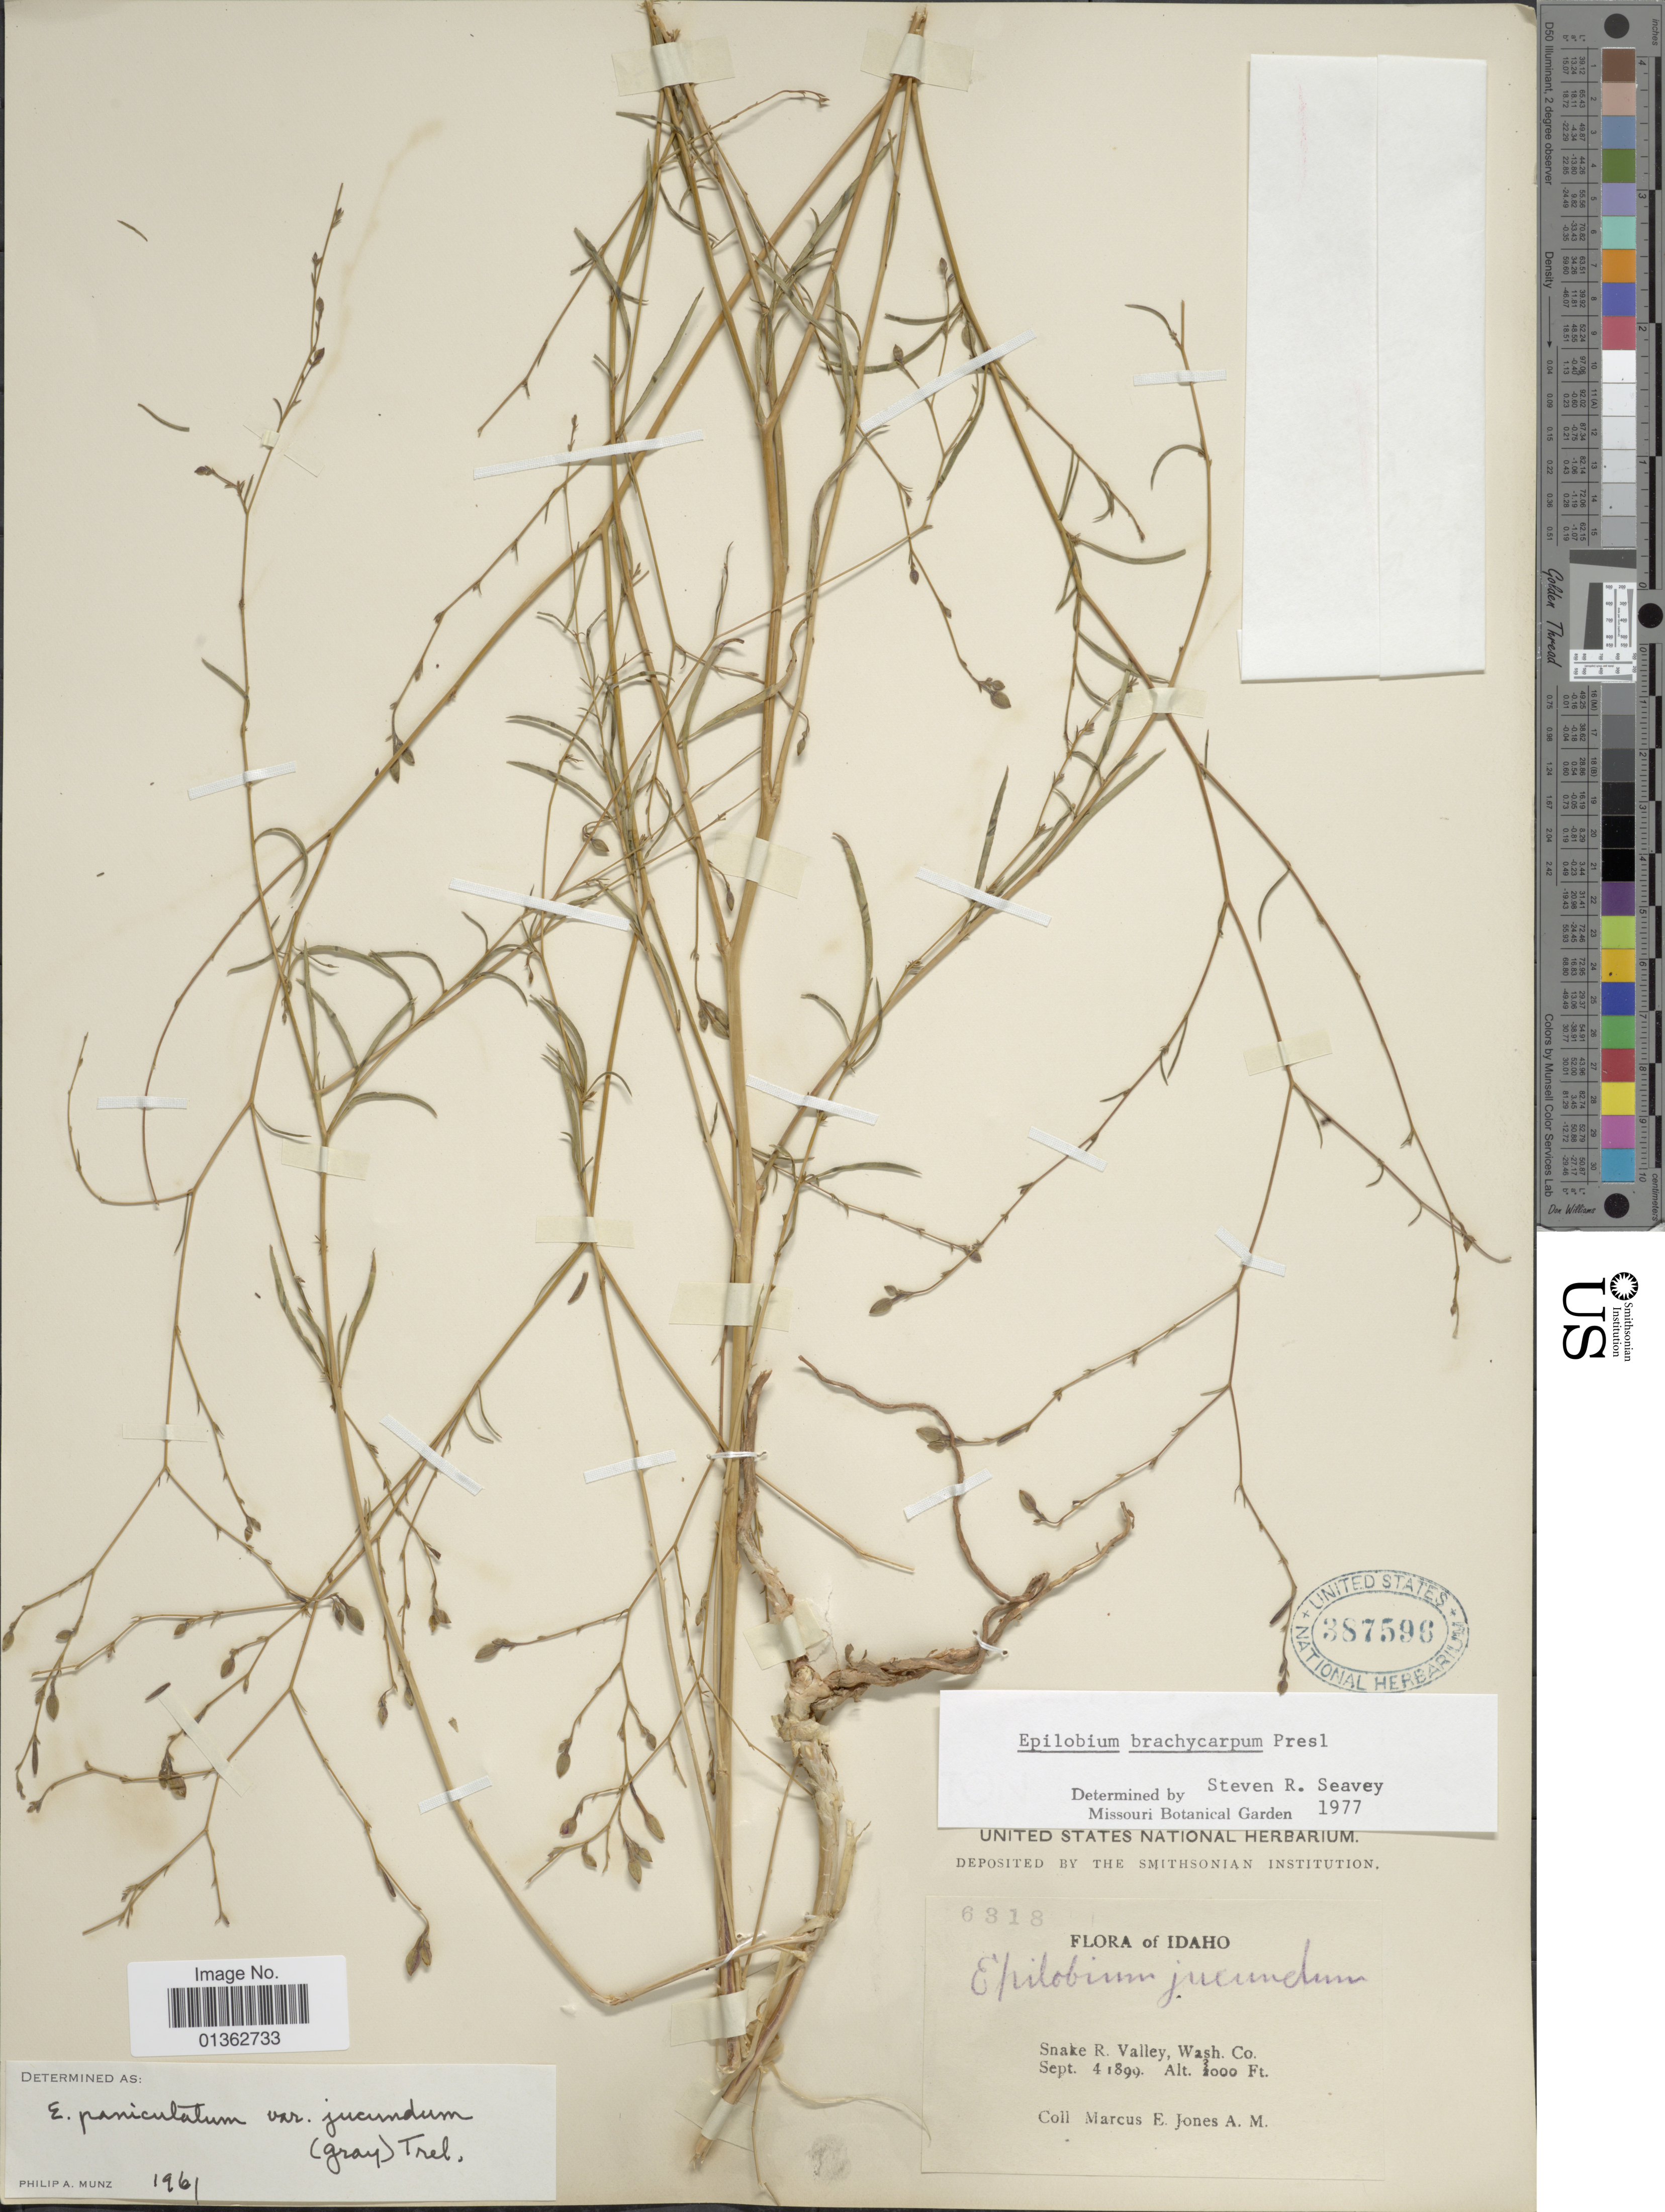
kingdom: Plantae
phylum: Tracheophyta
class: Magnoliopsida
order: Myrtales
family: Onagraceae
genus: Epilobium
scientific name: Epilobium brachycarpum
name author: C. Presl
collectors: M. E. Jones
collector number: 6318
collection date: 1899-09-04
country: United States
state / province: Idaho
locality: Snake R. Valley, Wash. Co.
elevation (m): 914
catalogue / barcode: US 387596